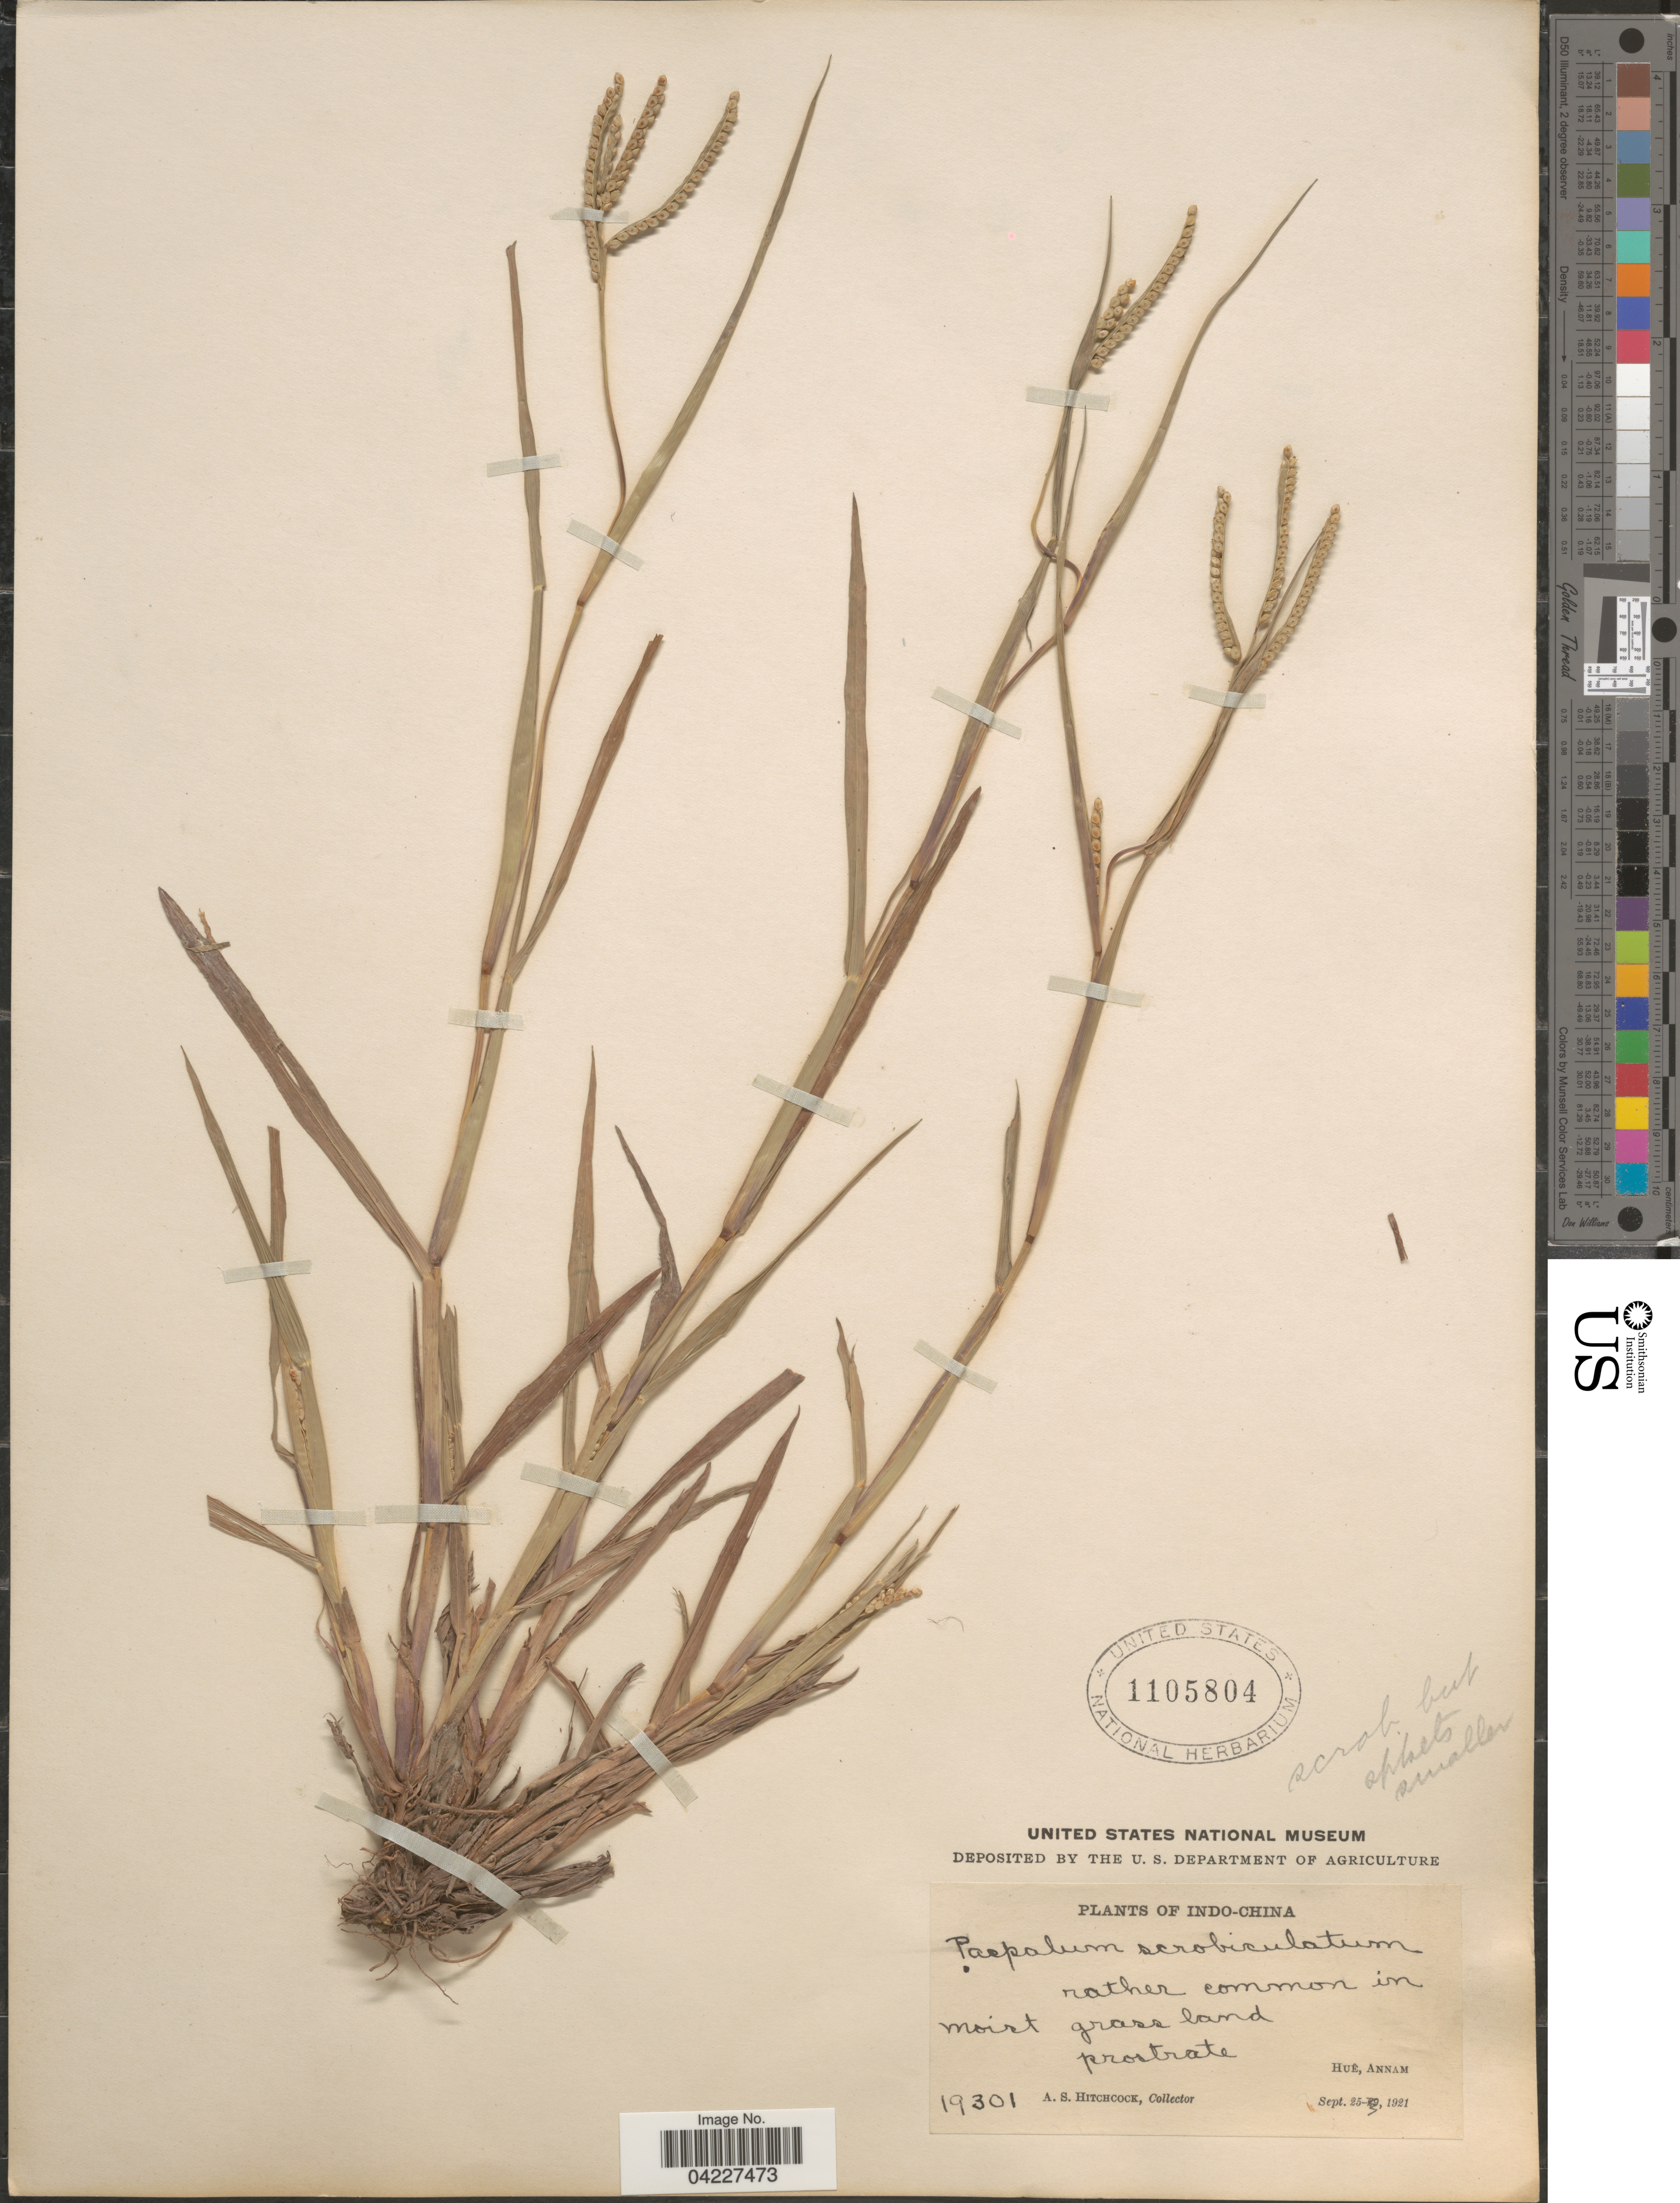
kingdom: Plantae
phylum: Tracheophyta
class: Liliopsida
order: Poales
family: Poaceae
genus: Paspalum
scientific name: Paspalum scrobiculatum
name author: L.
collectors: A. S. Hitchcock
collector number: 19301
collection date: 1921-09-25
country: Vietnam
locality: Indo-China. Huê, Annam.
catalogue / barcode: US 1105804